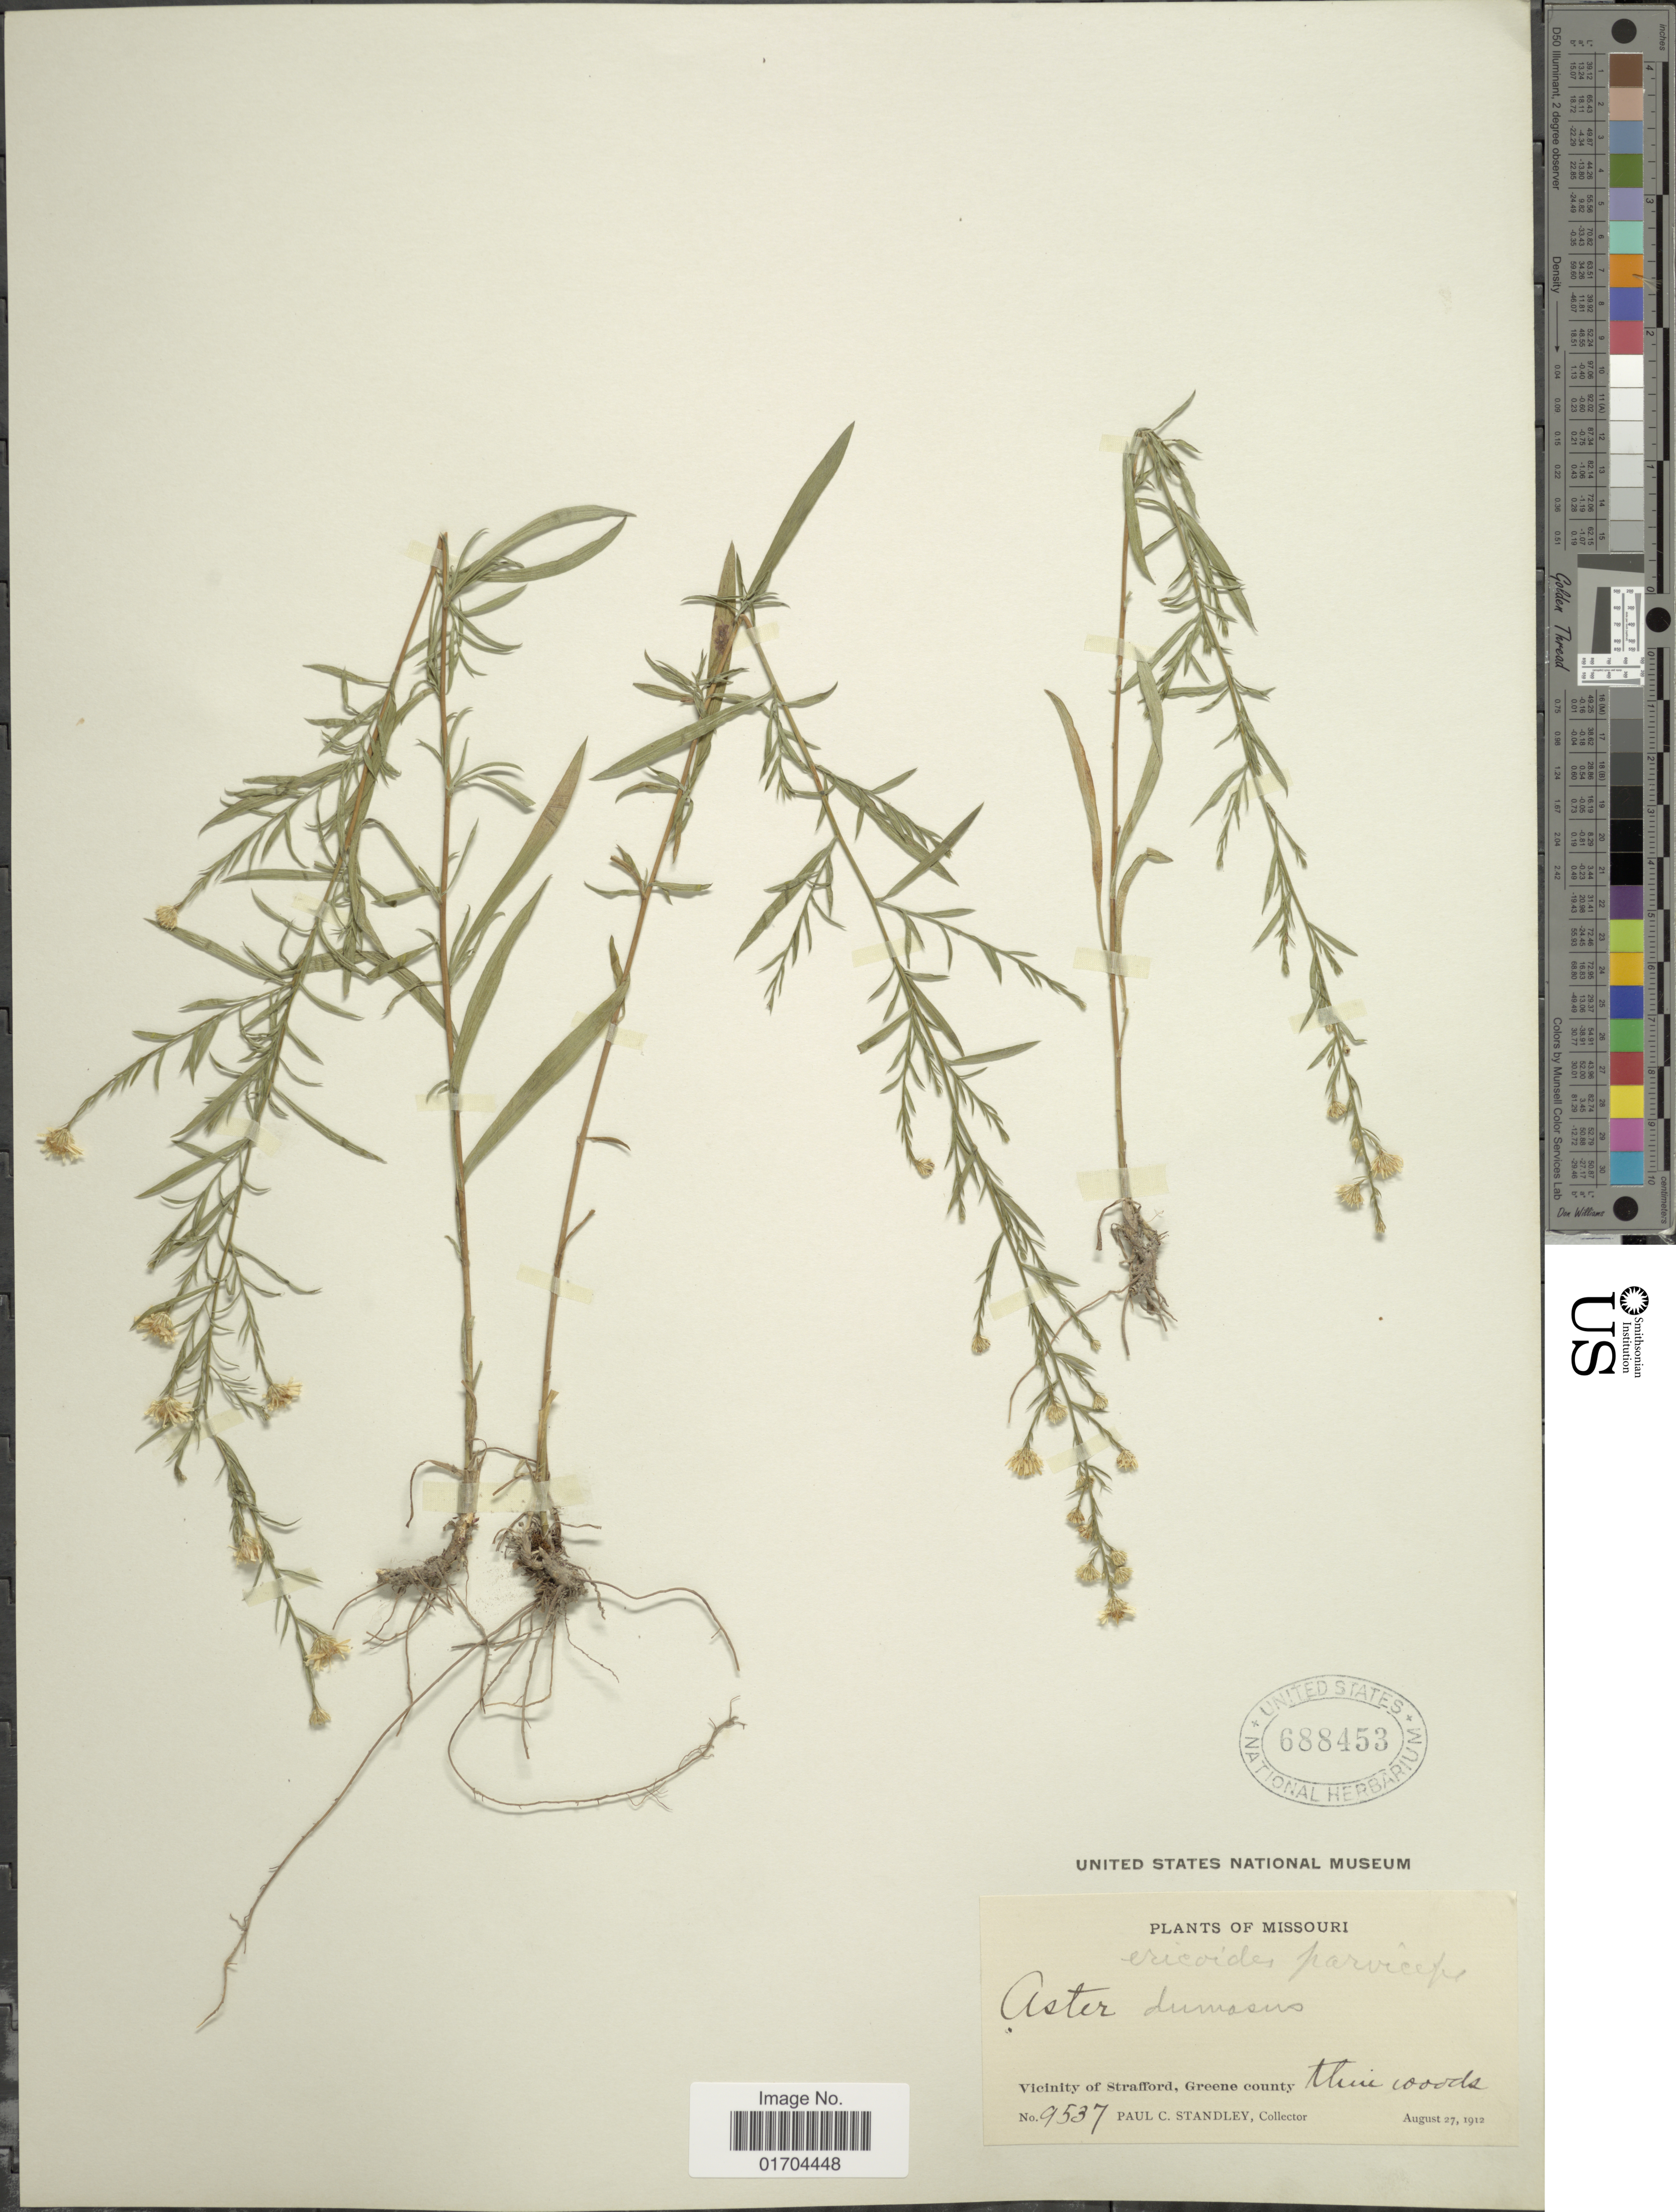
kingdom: Plantae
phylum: Tracheophyta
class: Magnoliopsida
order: Asterales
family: Asteraceae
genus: Symphyotrichum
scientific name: Symphyotrichum sp.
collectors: P. C. Standley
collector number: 9537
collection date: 1912-08-27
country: United States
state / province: Missouri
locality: Vicinity of Strafford, Greene County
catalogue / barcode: US 688453